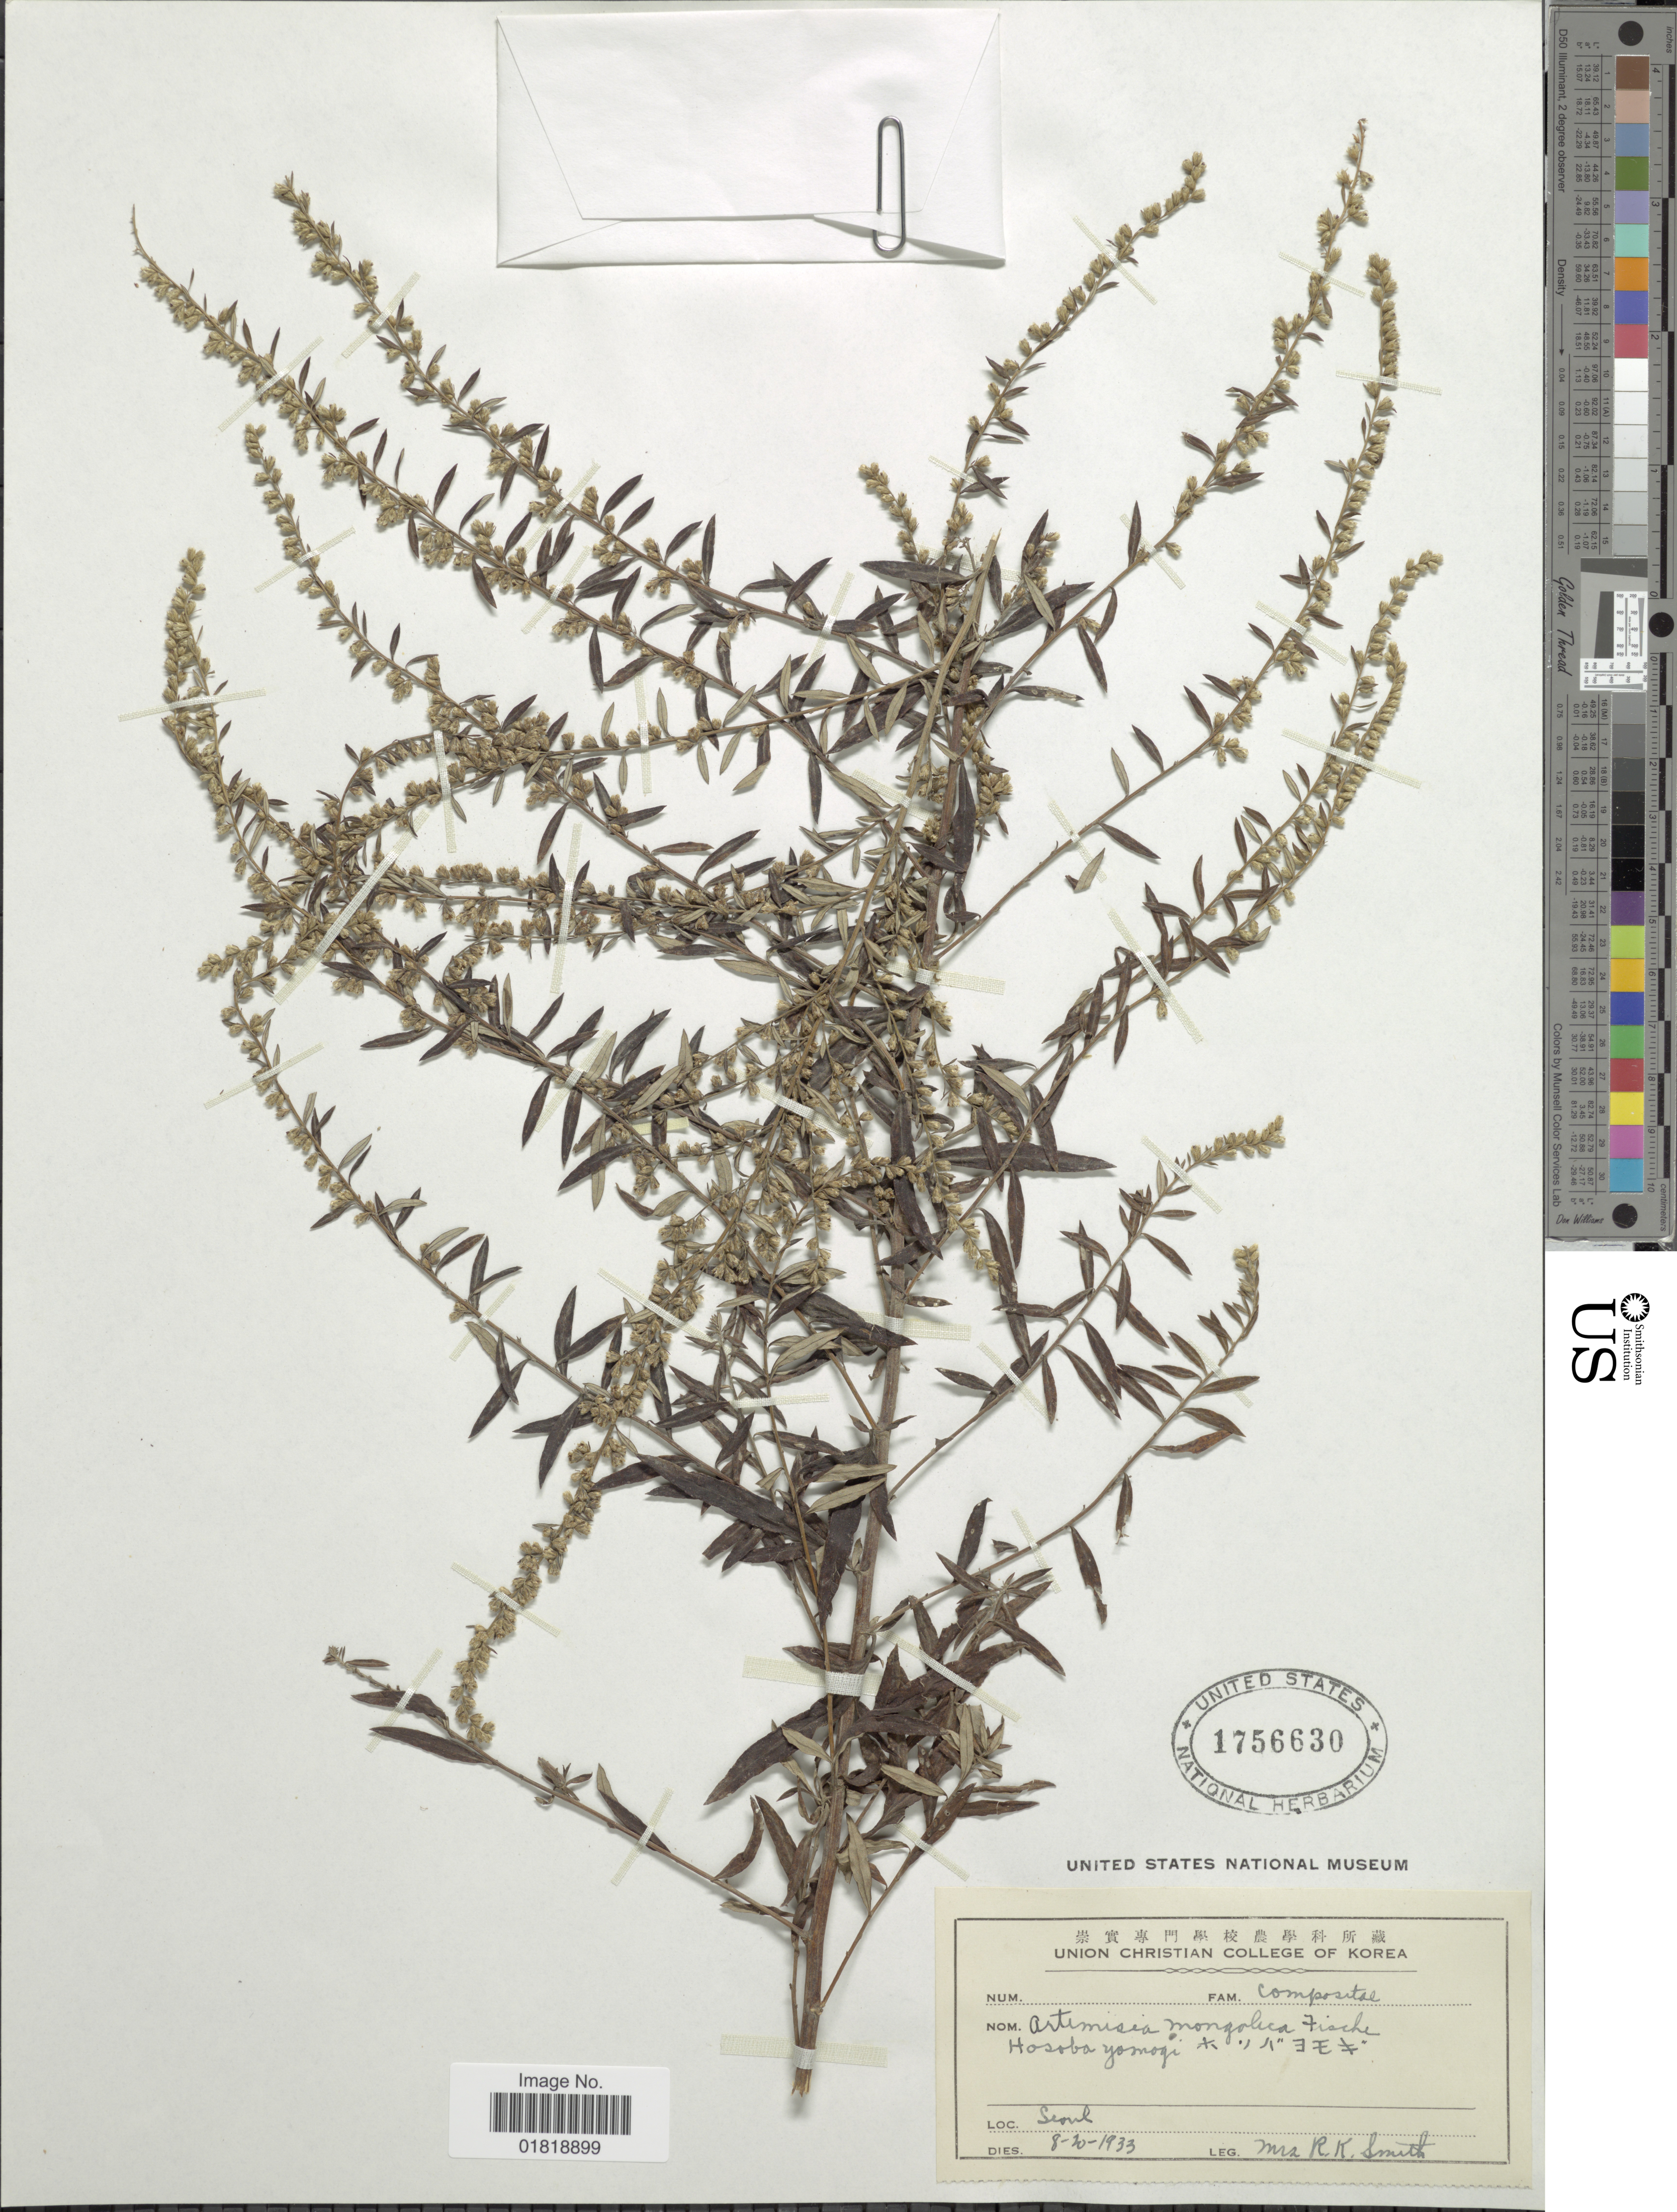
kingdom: Plantae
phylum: Tracheophyta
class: Magnoliopsida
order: Asterales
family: Asteraceae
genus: Artemisia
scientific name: Artemisia mongolica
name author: Fisch.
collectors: Mrs. R. K. Smith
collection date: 1933-08-20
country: South Korea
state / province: Seoul Special City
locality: Hosoba yomogi [unsure placement]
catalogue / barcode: US 1756630